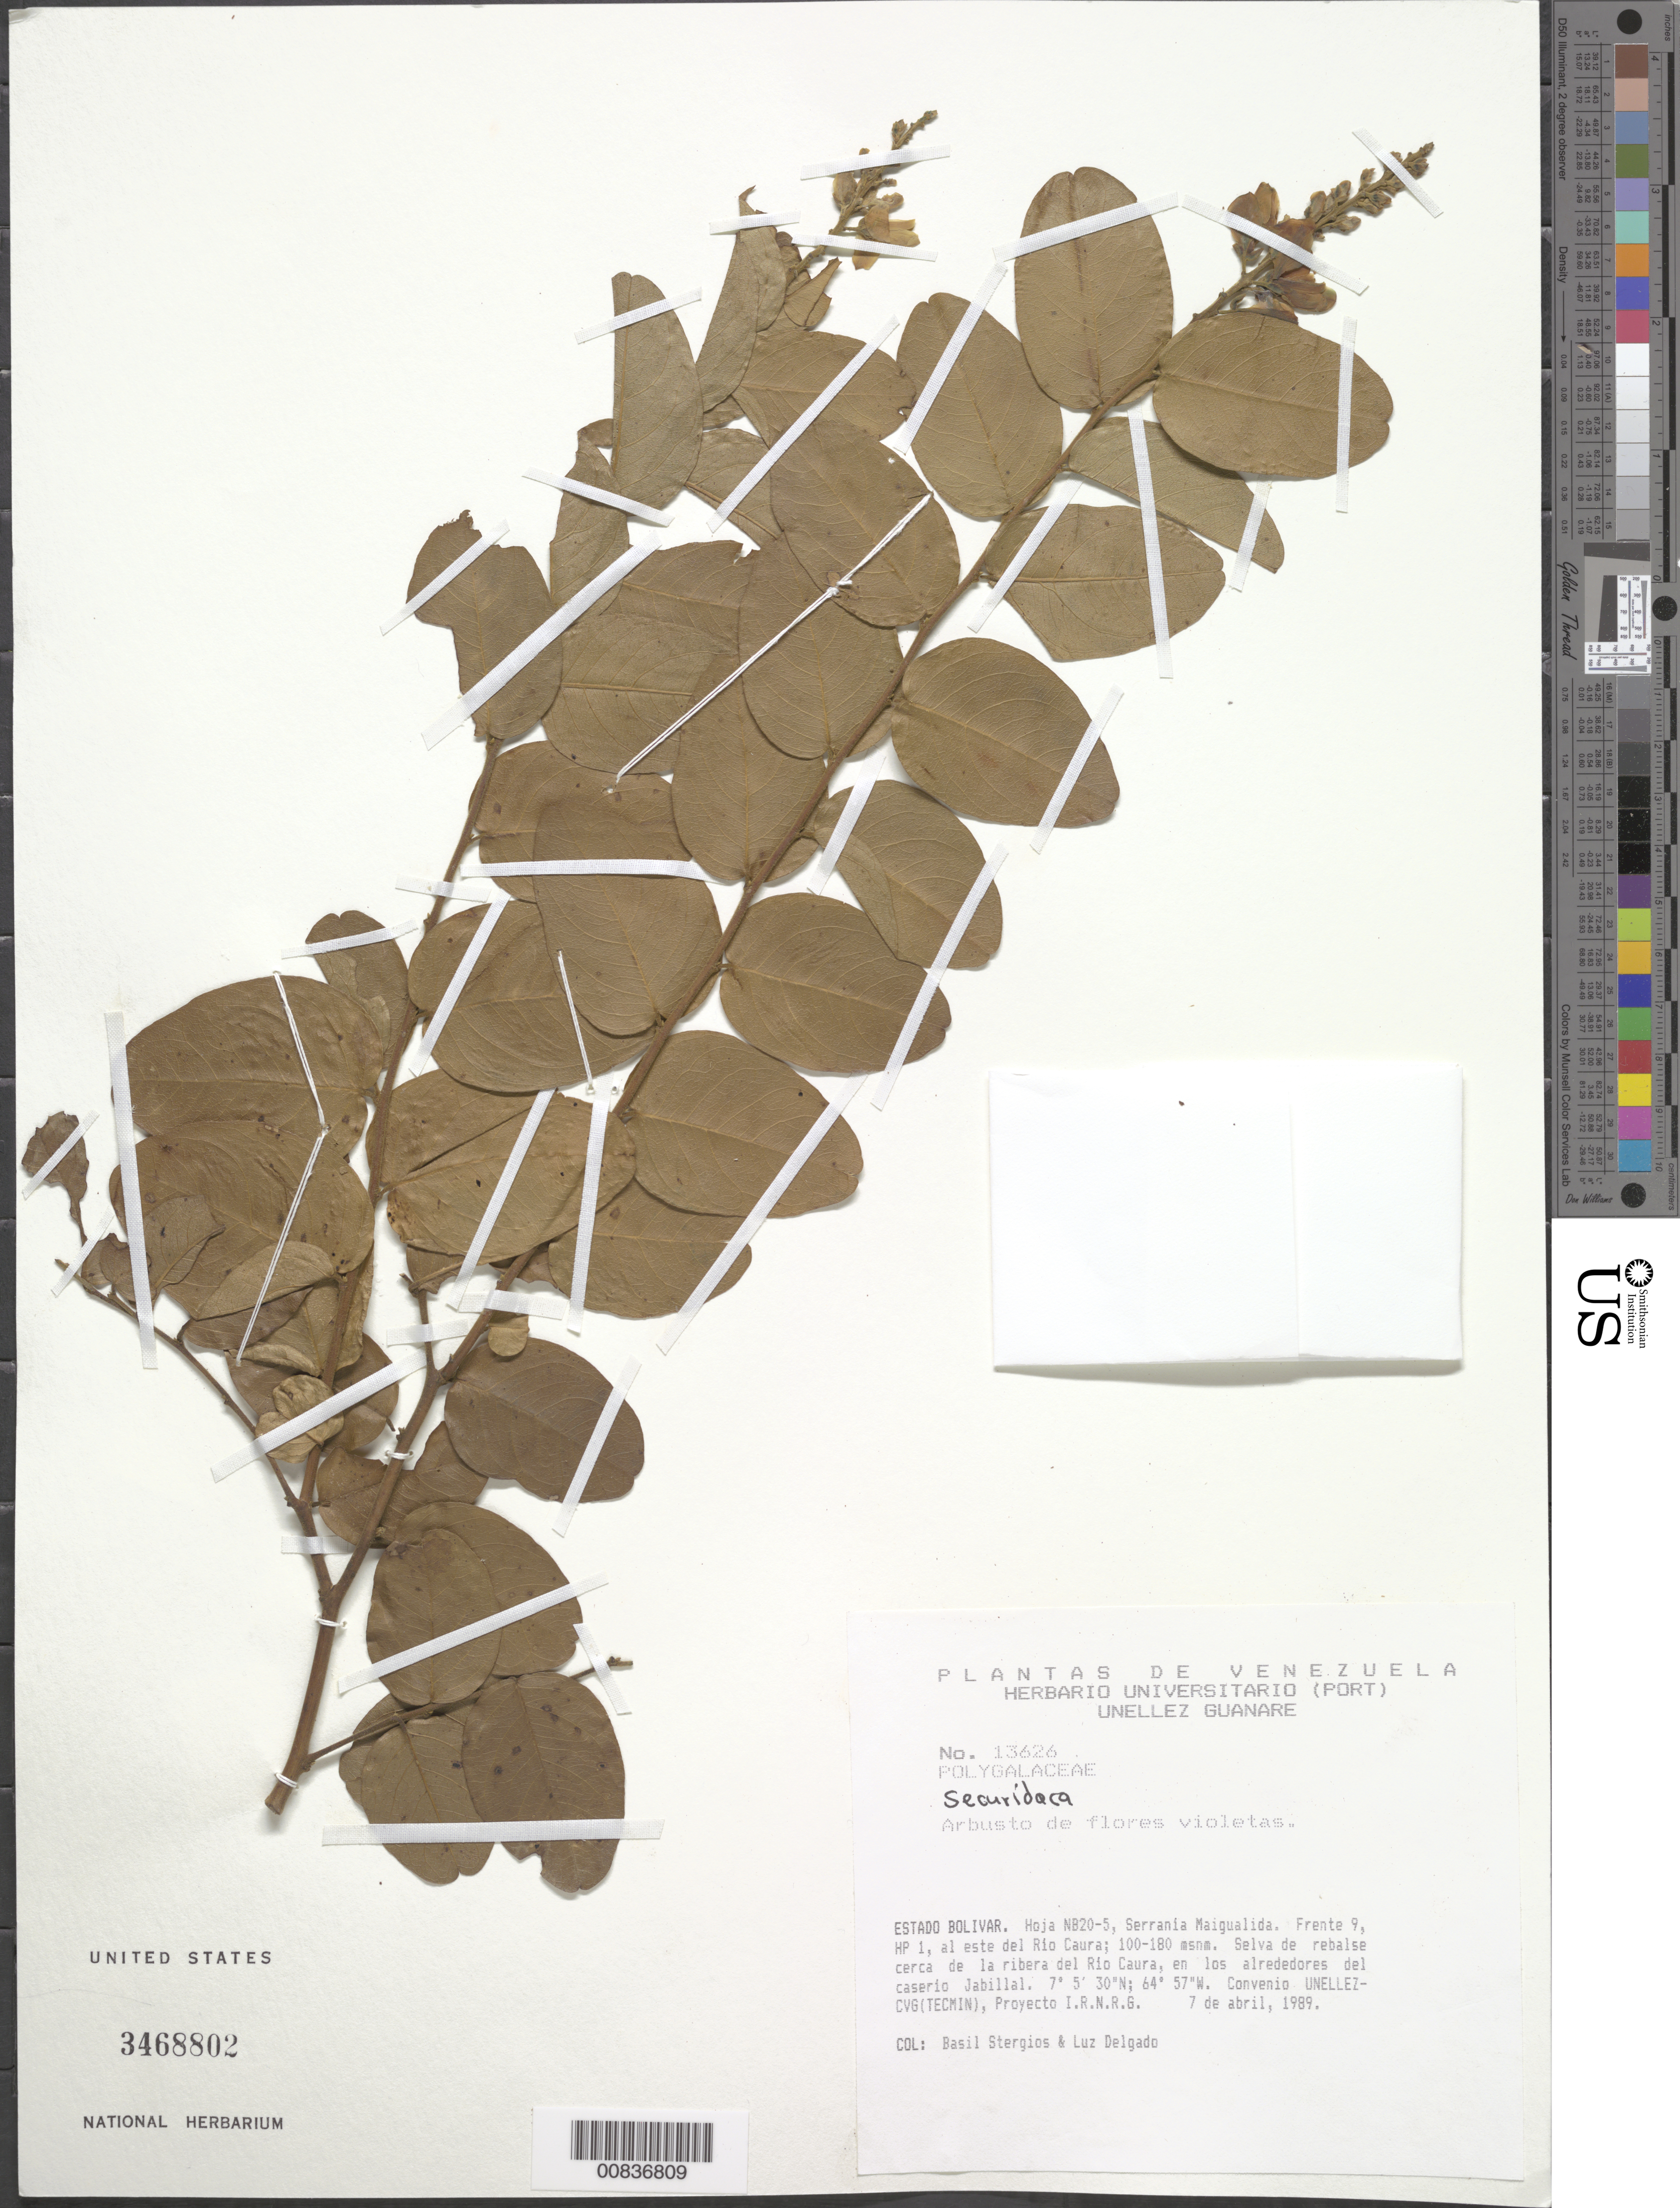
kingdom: Plantae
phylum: Tracheophyta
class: Magnoliopsida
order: Fabales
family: Polygalaceae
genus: Securidaca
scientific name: Securidaca sp.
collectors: B. G. Stergios & L. Delgado V.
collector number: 13626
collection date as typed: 7-Apr-89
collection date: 1989-04-07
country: Venezuela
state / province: Bolívar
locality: Serrania Maigualida, E del río Caura, alrededores de Jabillal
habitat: Selva de rebalse cerca de la ribera del río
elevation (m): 100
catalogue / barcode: US 3468802